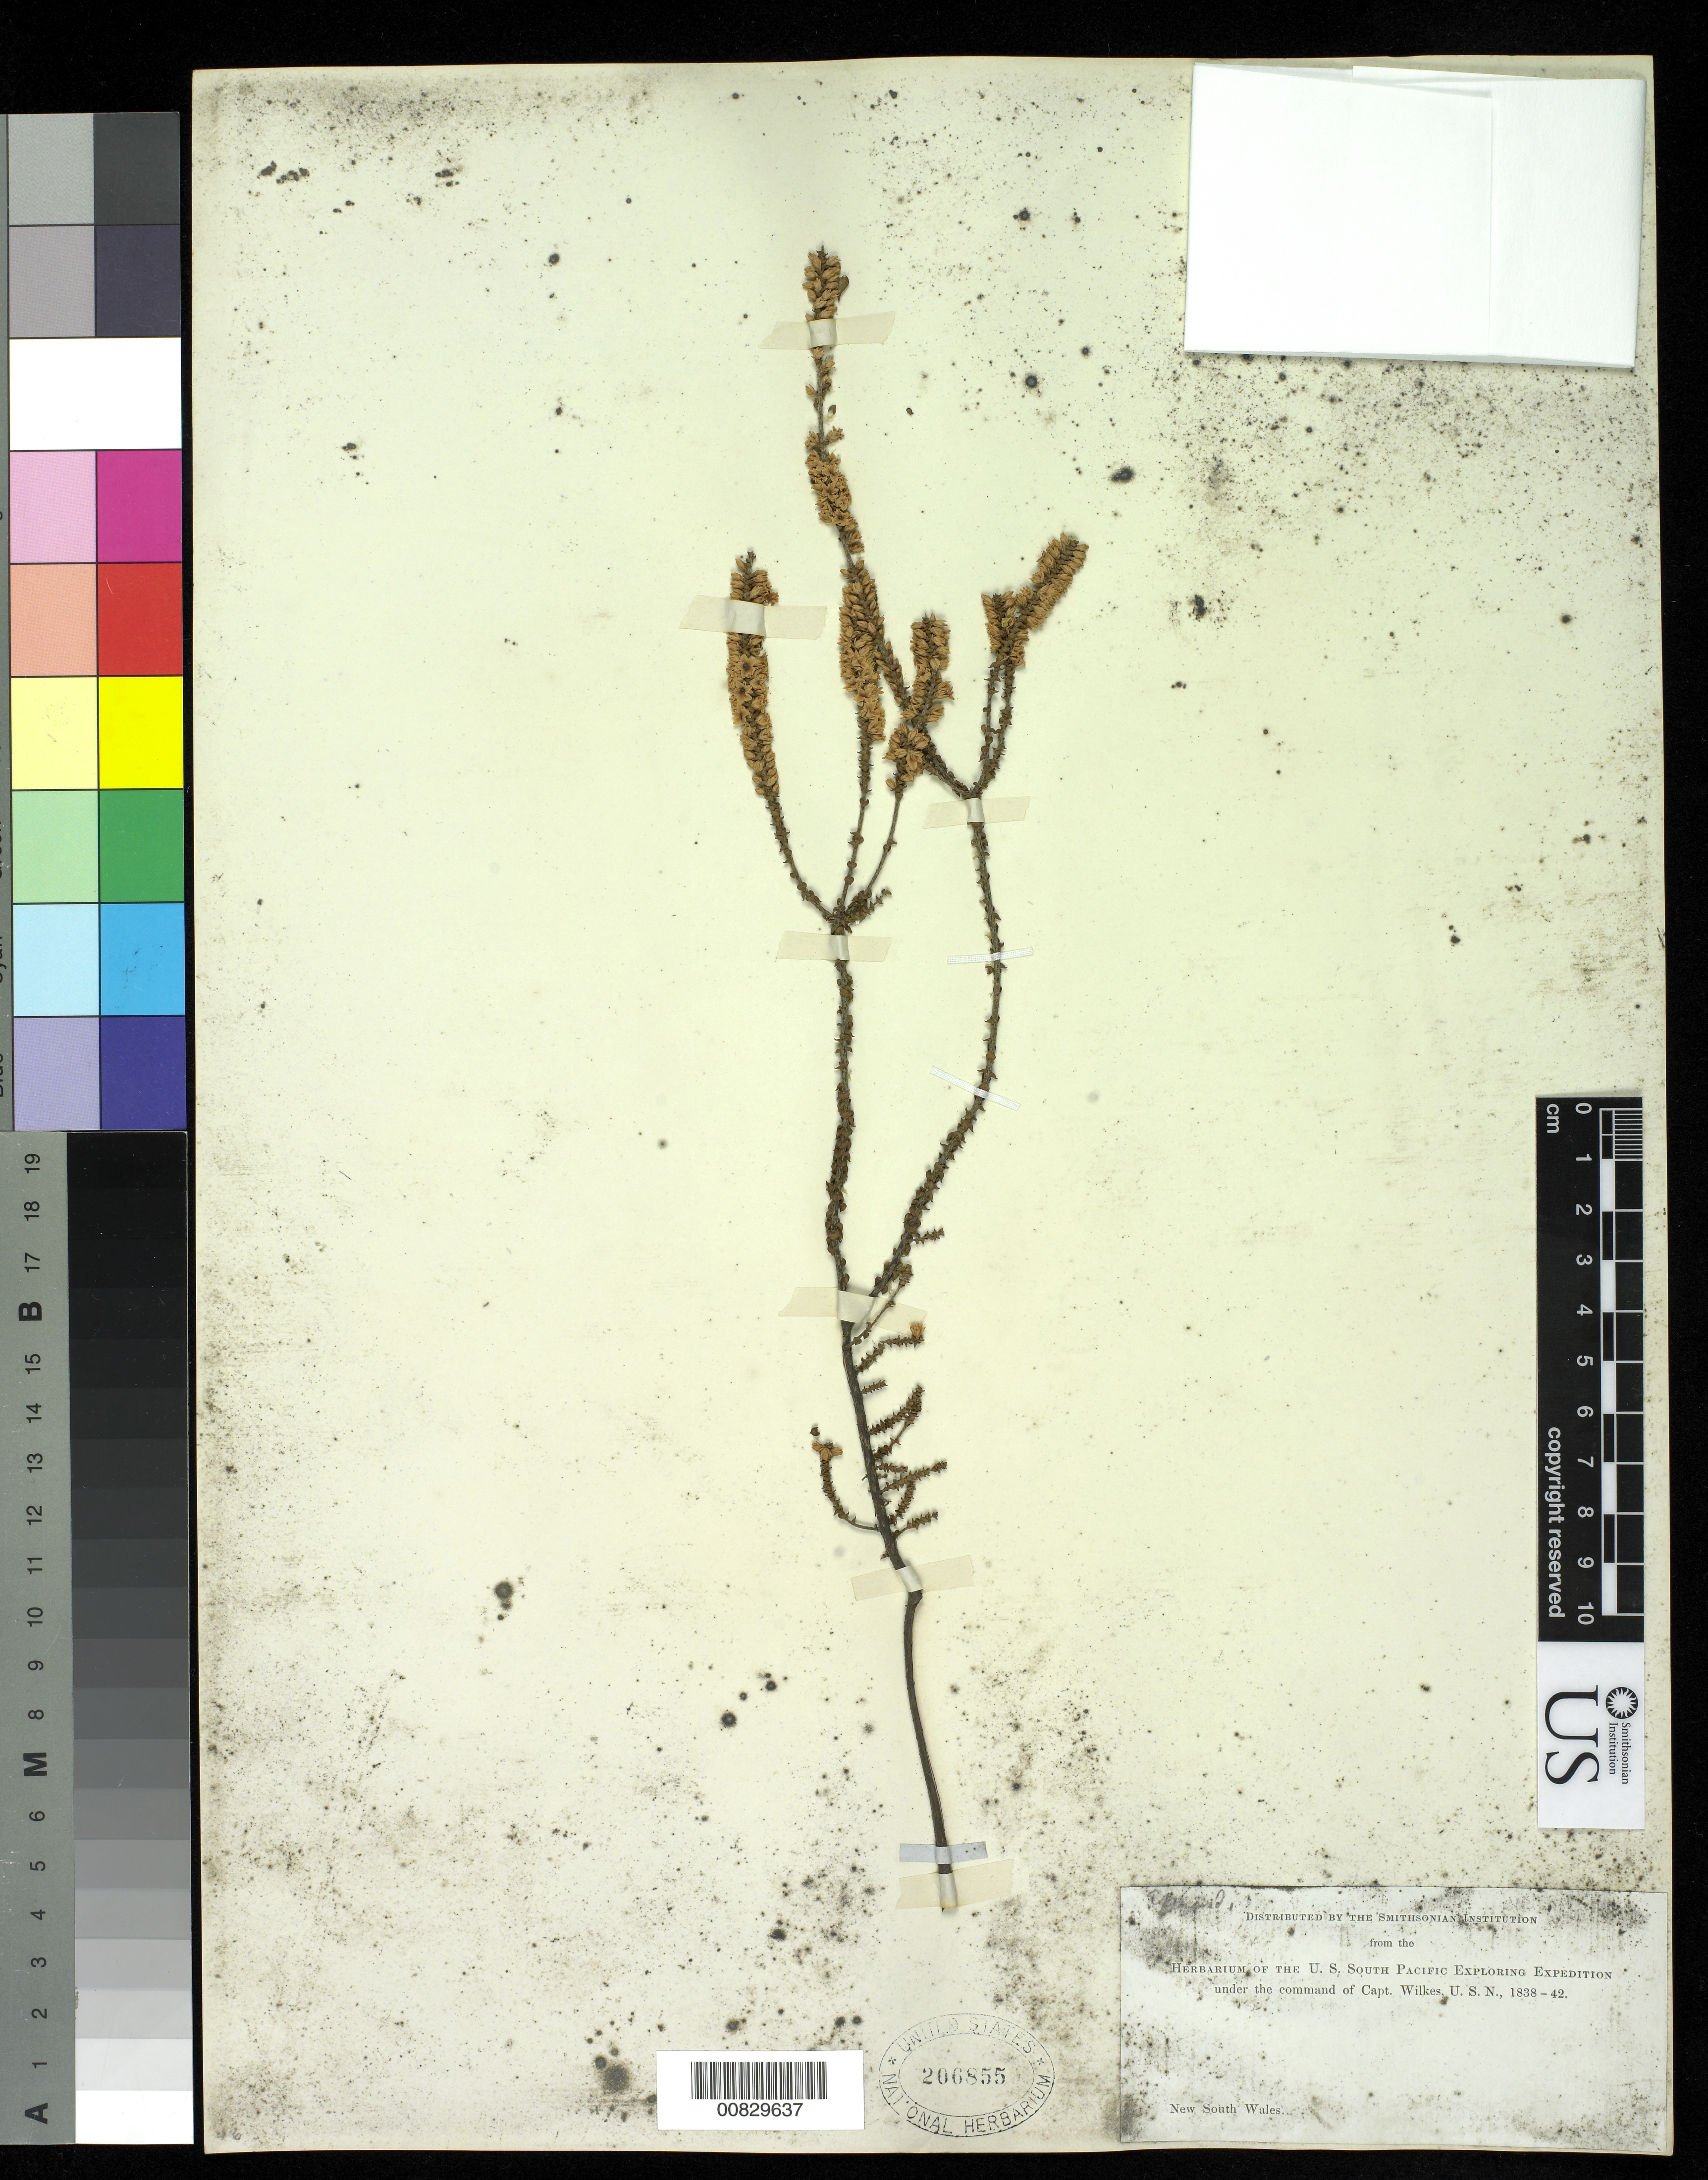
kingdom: Plantae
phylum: Tracheophyta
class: Magnoliopsida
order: Ericales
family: Ericaceae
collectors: Wilkes Explor. Exped.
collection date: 1838/1842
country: Australia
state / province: New South Wales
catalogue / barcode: US 206855